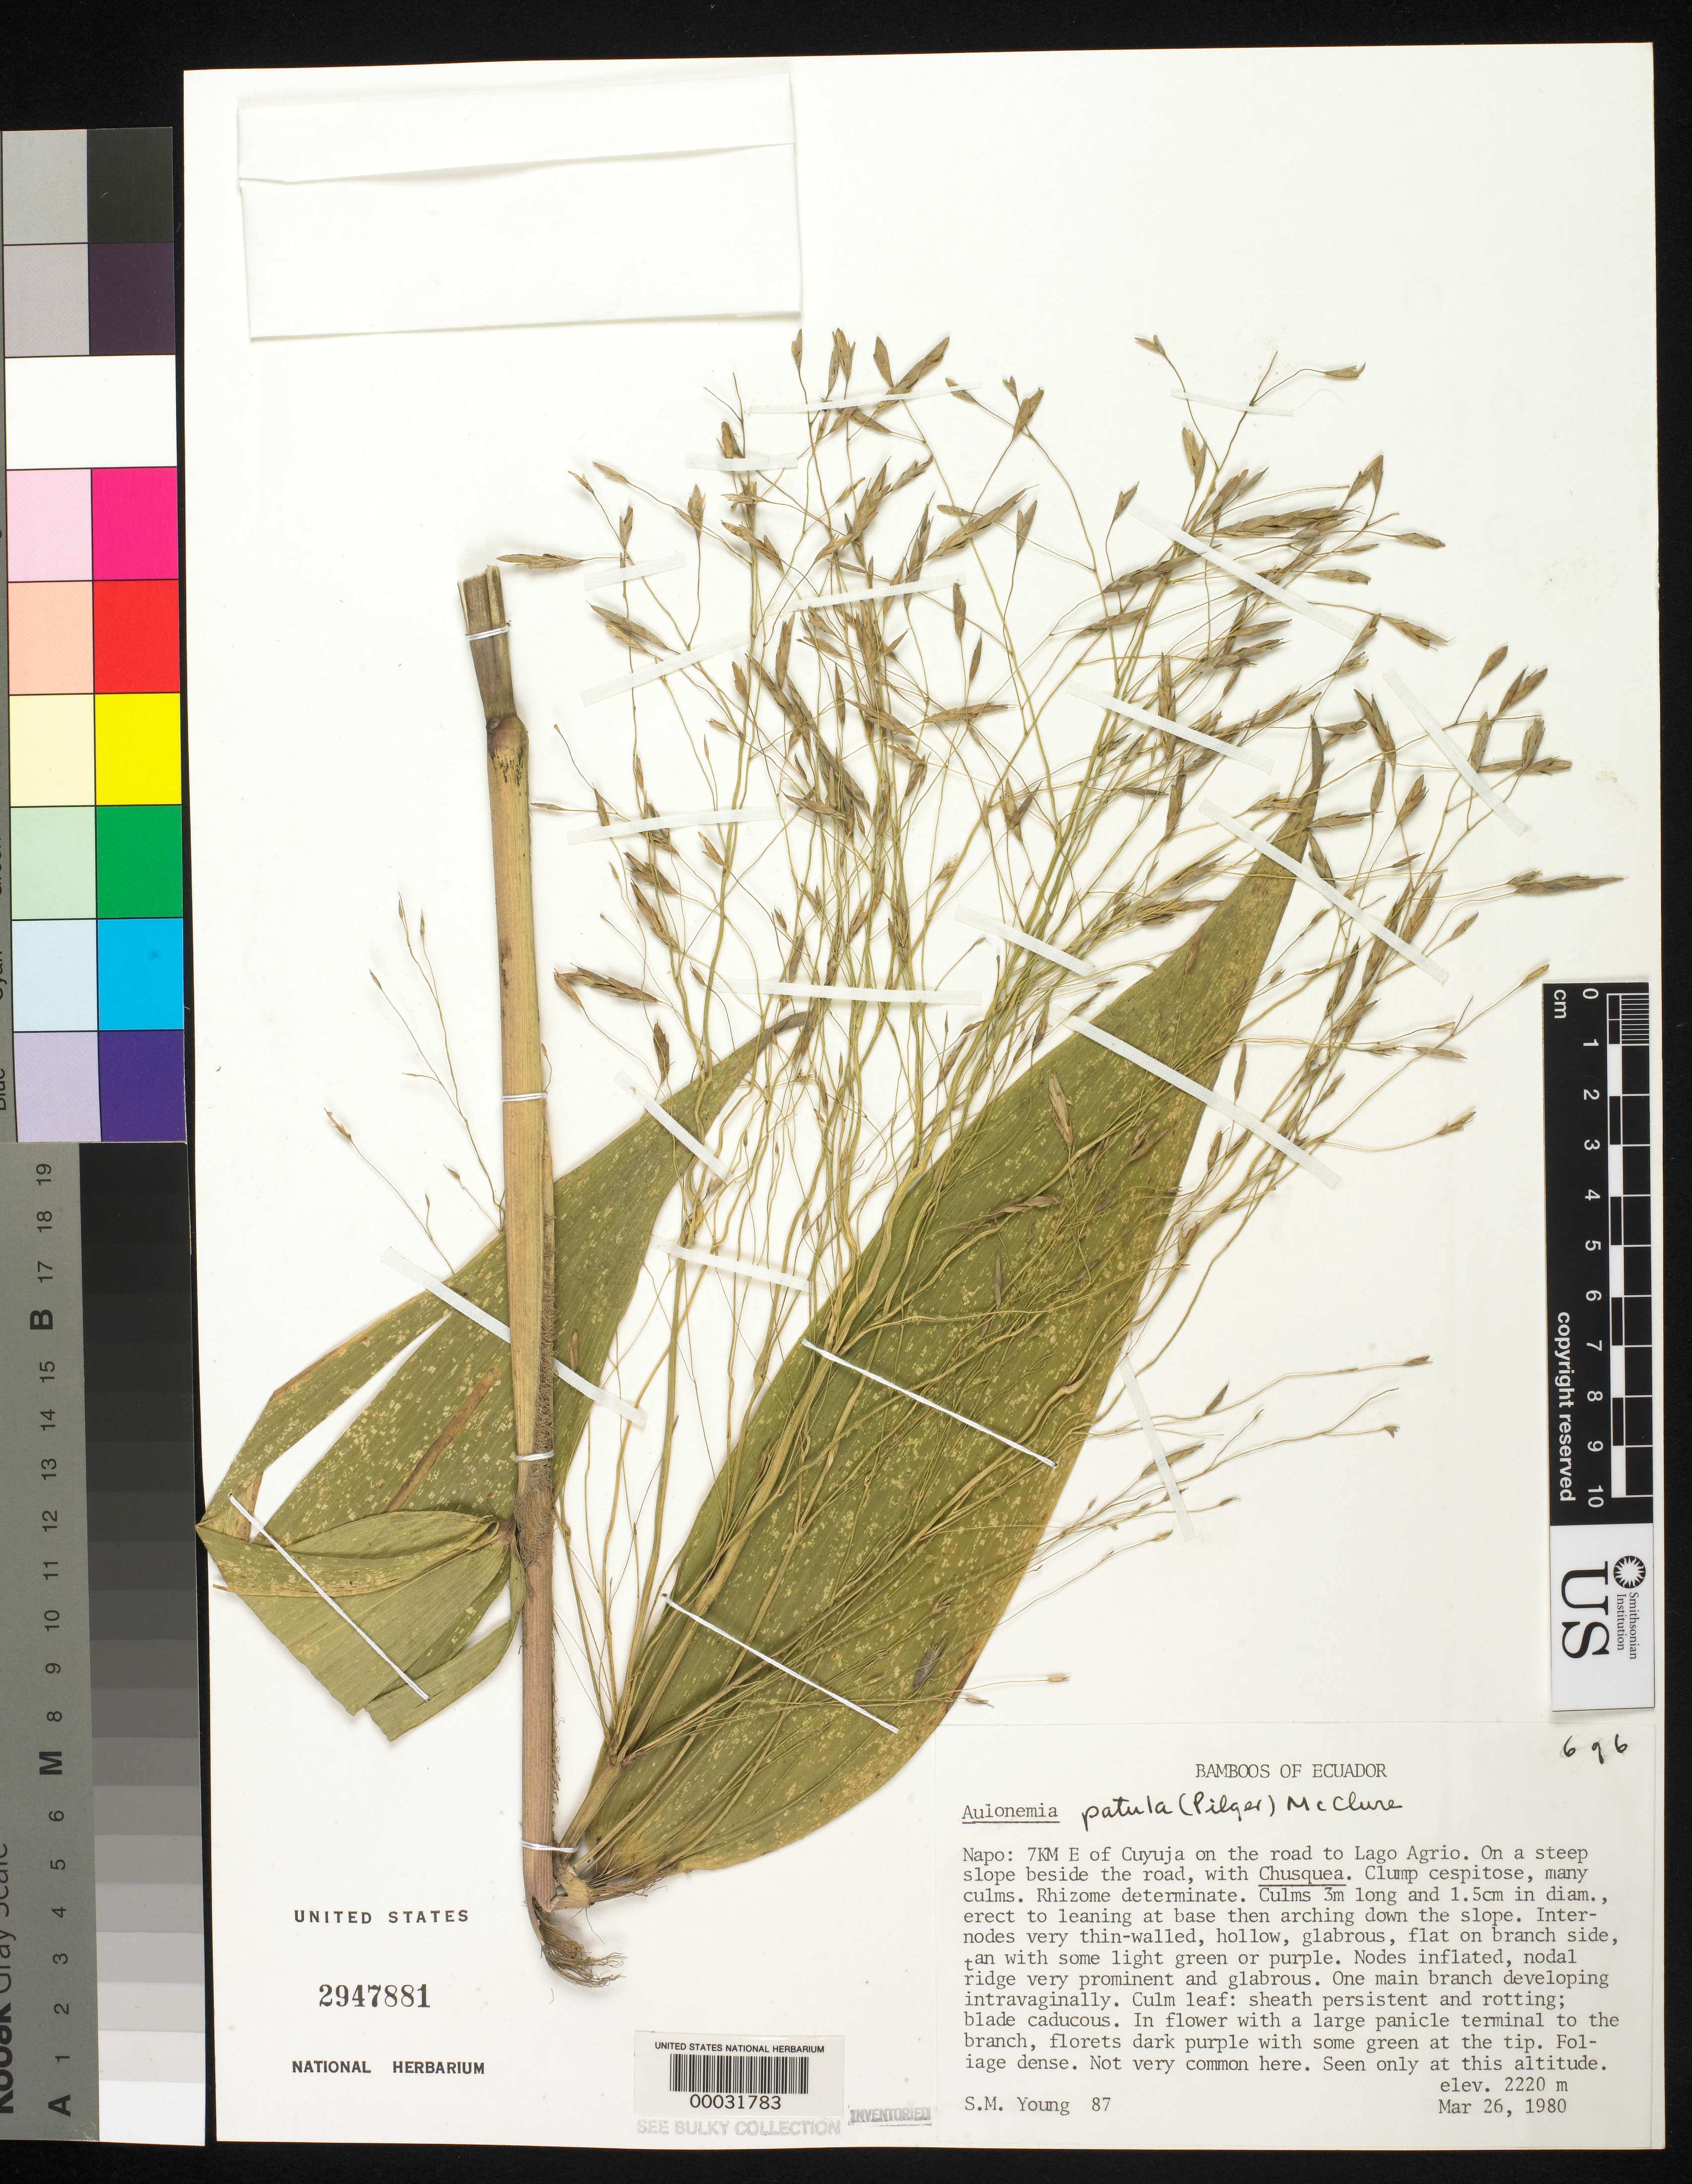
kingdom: Plantae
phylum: Tracheophyta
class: Liliopsida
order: Poales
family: Poaceae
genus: Aulonemia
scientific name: Aulonemia patula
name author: (Pilg.) McClure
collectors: S. Young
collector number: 87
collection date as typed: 26 Mar 1980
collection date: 1980-03-26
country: Ecuador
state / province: Napo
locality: Cuyuja, lago agRio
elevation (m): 2220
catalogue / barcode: US 2947881